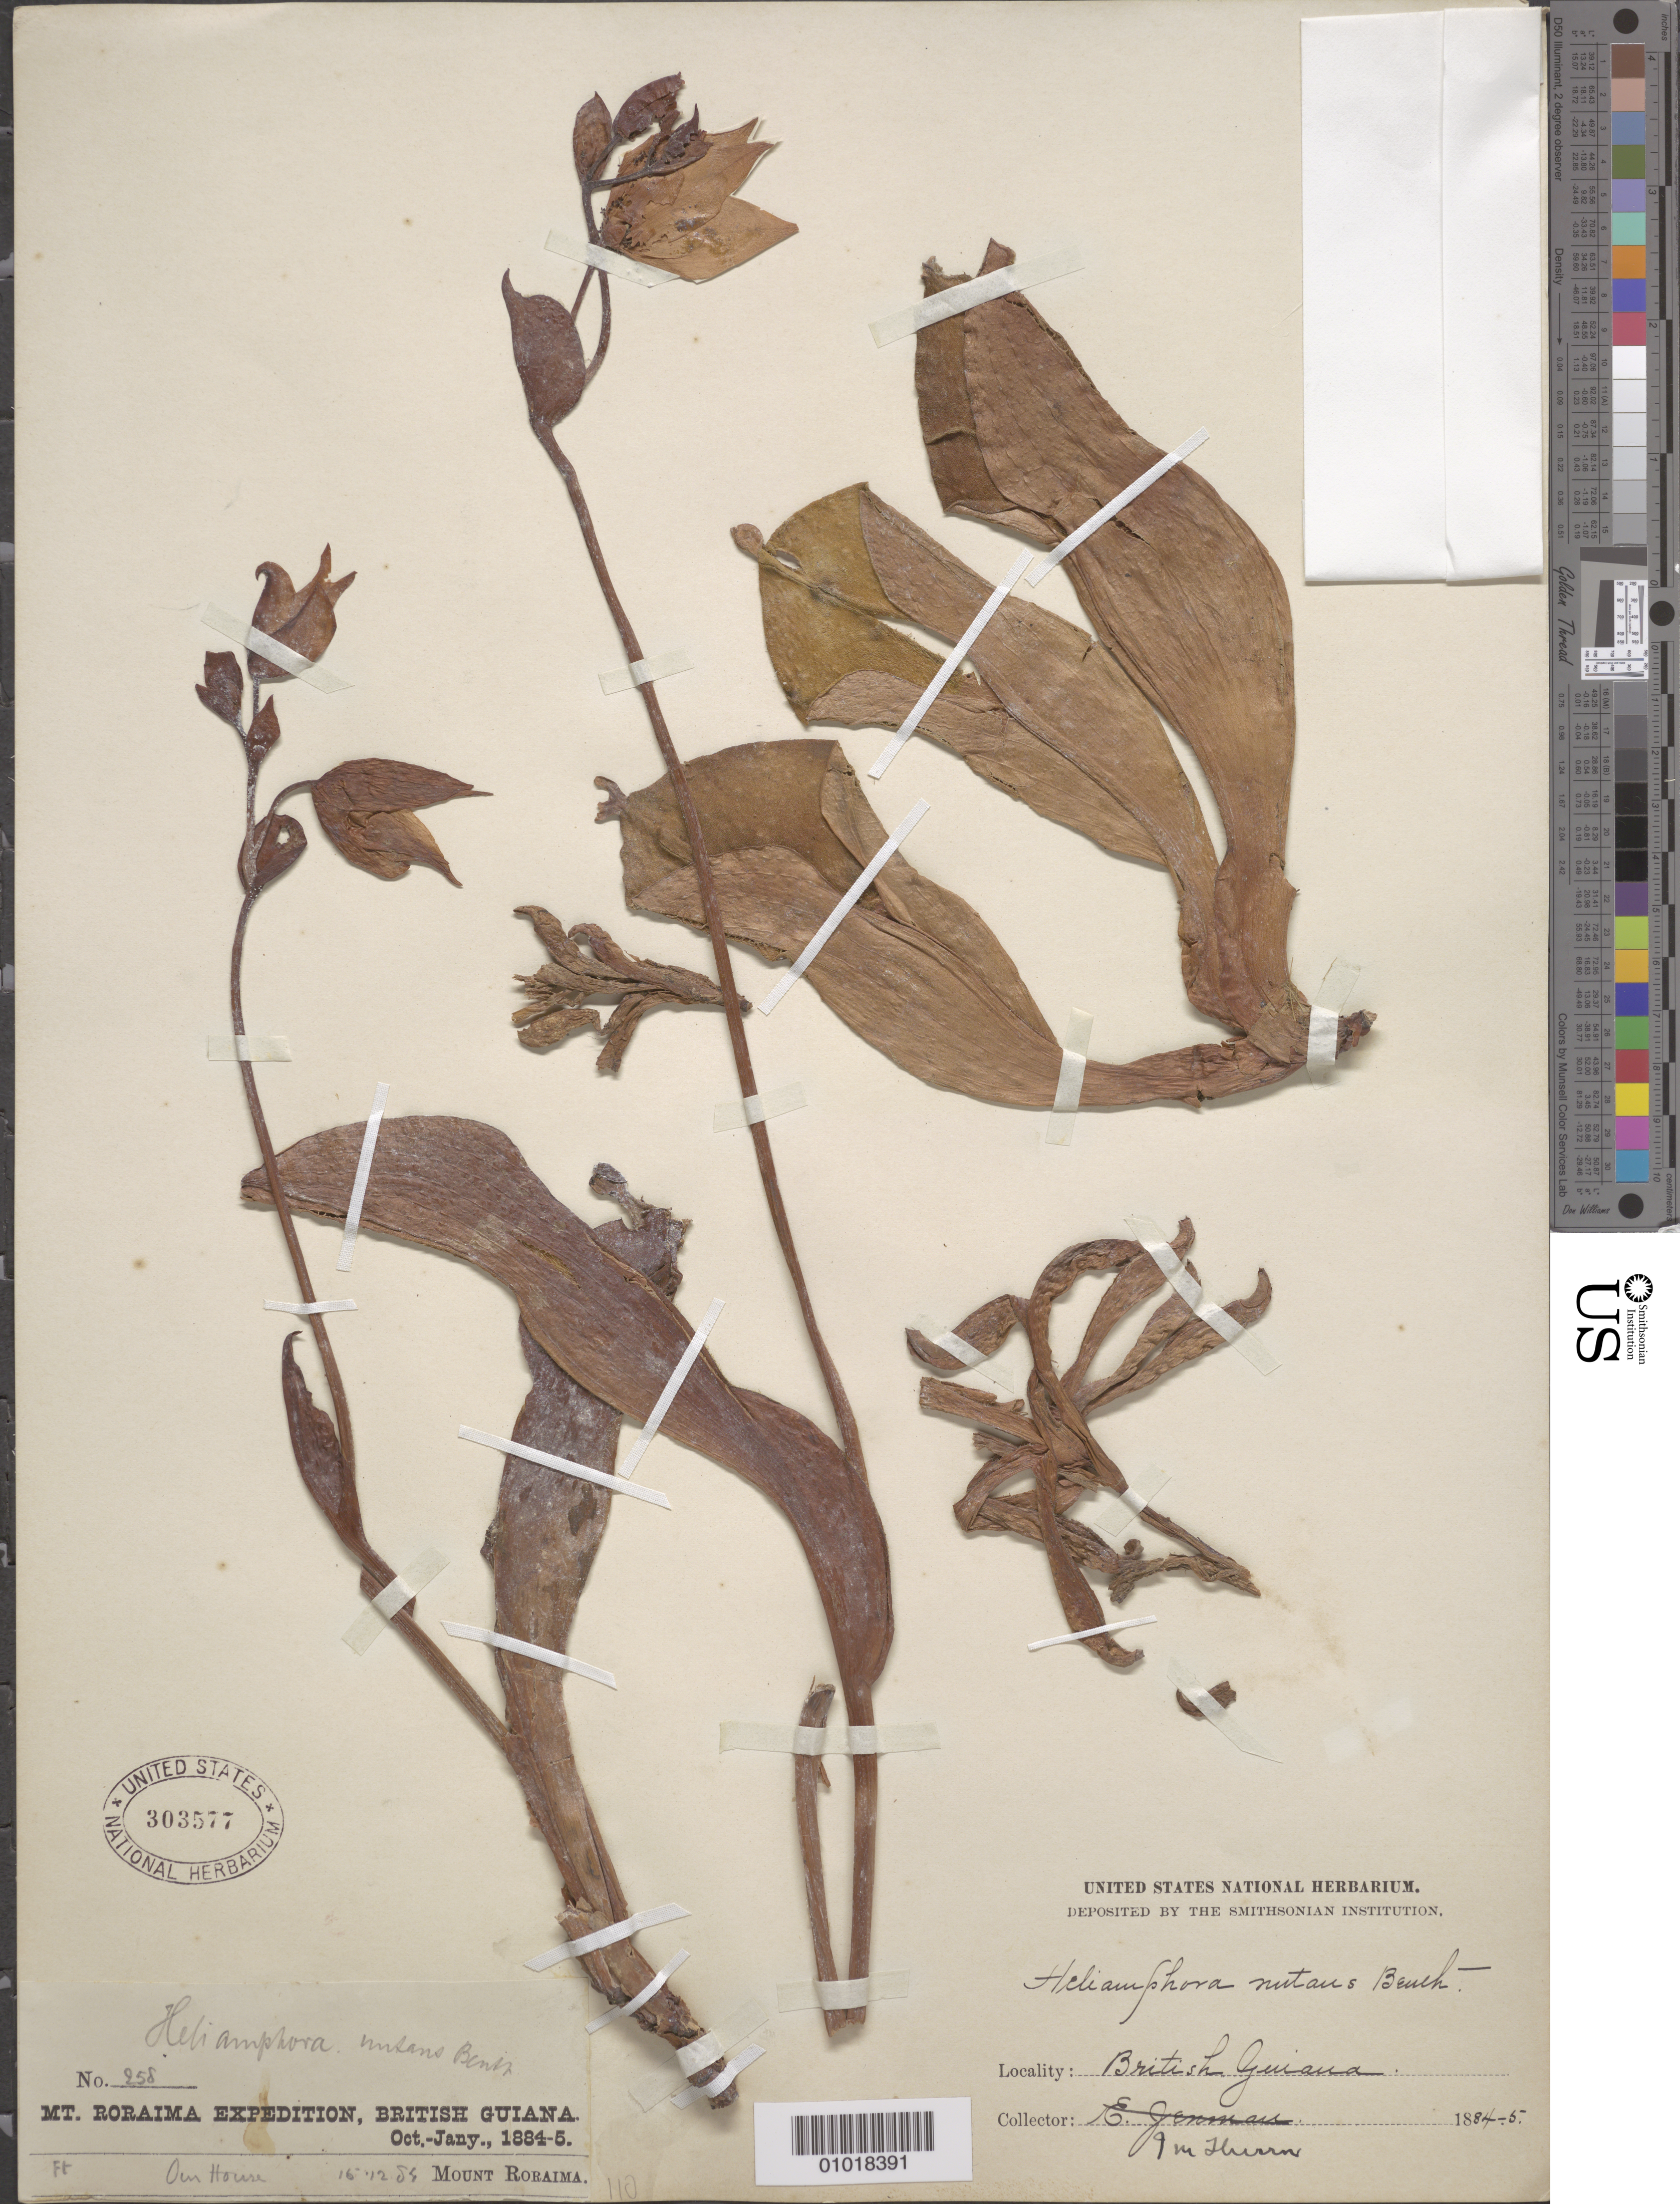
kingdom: Plantae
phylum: Tracheophyta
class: Magnoliopsida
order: Ericales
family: Sarraceniaceae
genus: Heliamphora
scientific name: Heliamphora nutans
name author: Benth.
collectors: E. F. im Thurn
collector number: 258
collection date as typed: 15 December 1884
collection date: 1884-12-15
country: Guyana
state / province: Cuyuni-Mazaruni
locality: Mt. Roraima, "Our House"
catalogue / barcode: US 303577